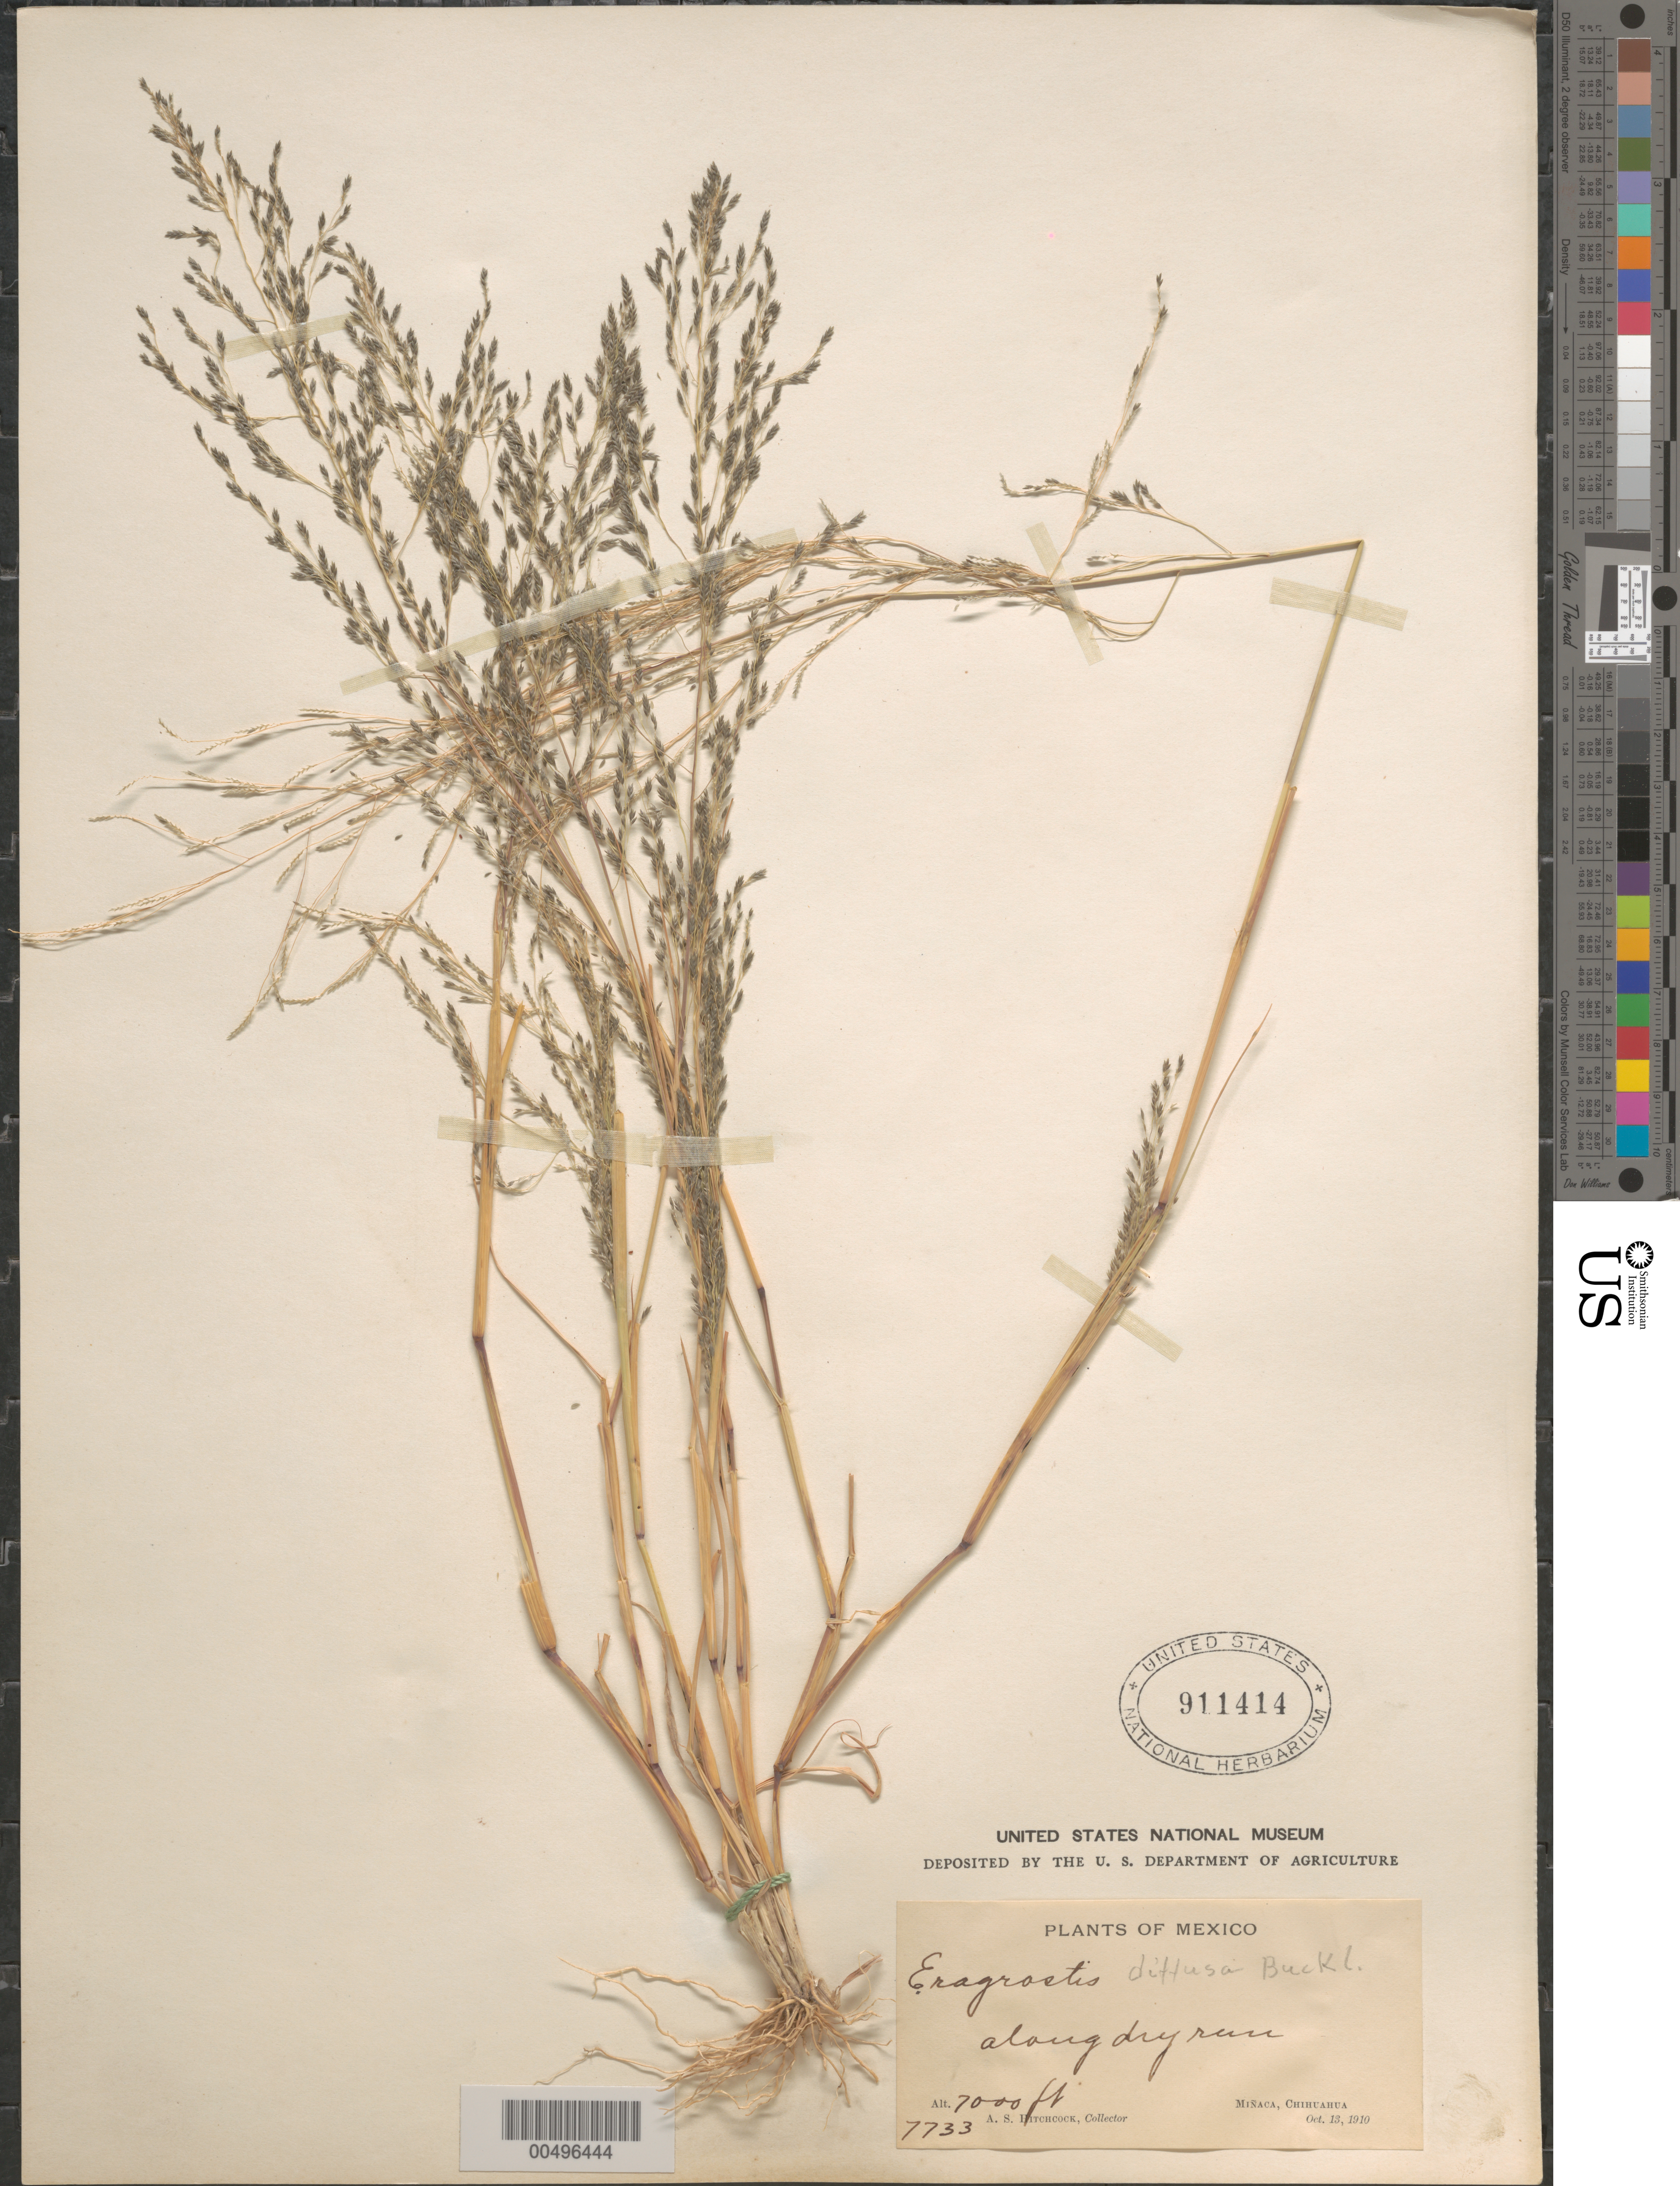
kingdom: Plantae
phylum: Tracheophyta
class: Liliopsida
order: Poales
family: Poaceae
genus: Eragrostis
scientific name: Eragrostis pectinacea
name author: (Michx.) Nees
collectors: A. S. Hitchcock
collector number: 7733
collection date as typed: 13 Oct 1910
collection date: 1910-10-13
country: Mexico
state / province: Chihuahua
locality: Miñaca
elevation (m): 2134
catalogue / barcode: US 911414